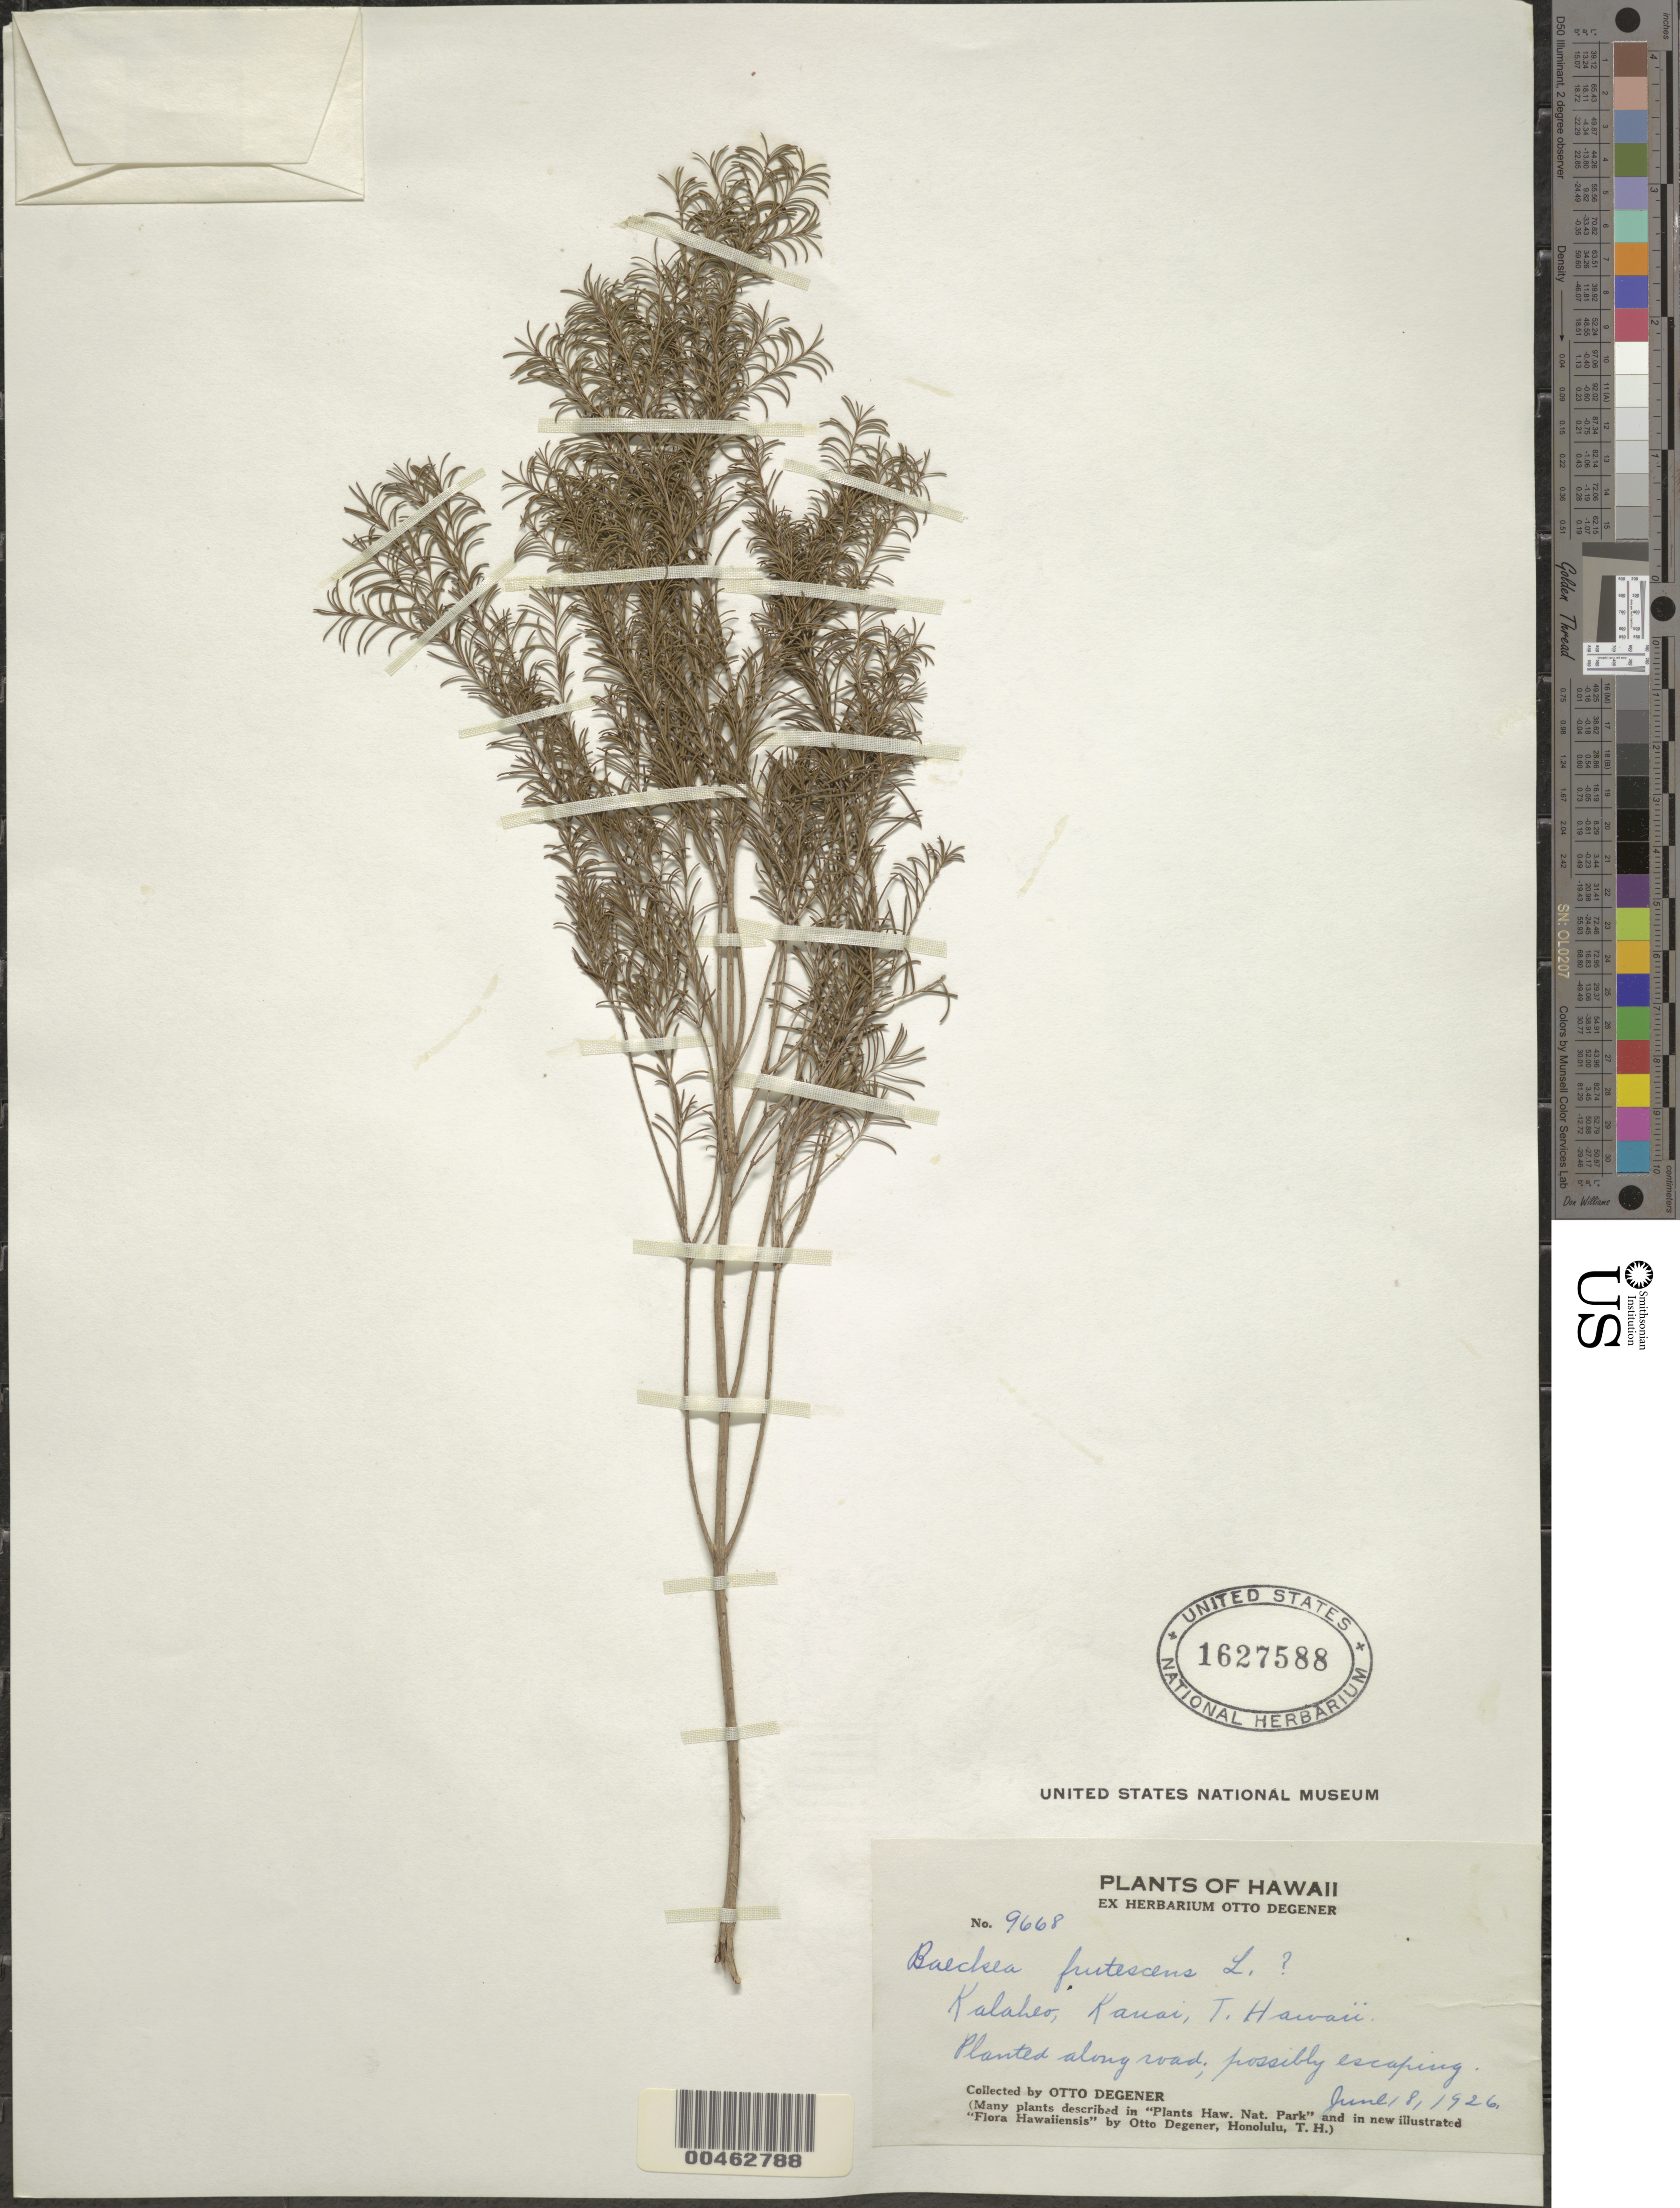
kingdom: Plantae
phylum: Tracheophyta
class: Magnoliopsida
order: Myrtales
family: Myrtaceae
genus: Baeckea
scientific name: Baeckea frutescens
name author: L.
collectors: O. Degener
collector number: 9668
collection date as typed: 18 Jun 1926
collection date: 1926-06-18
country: United States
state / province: Hawaii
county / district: Kauai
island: Kaua'i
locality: Kalaheo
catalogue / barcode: US 1627588